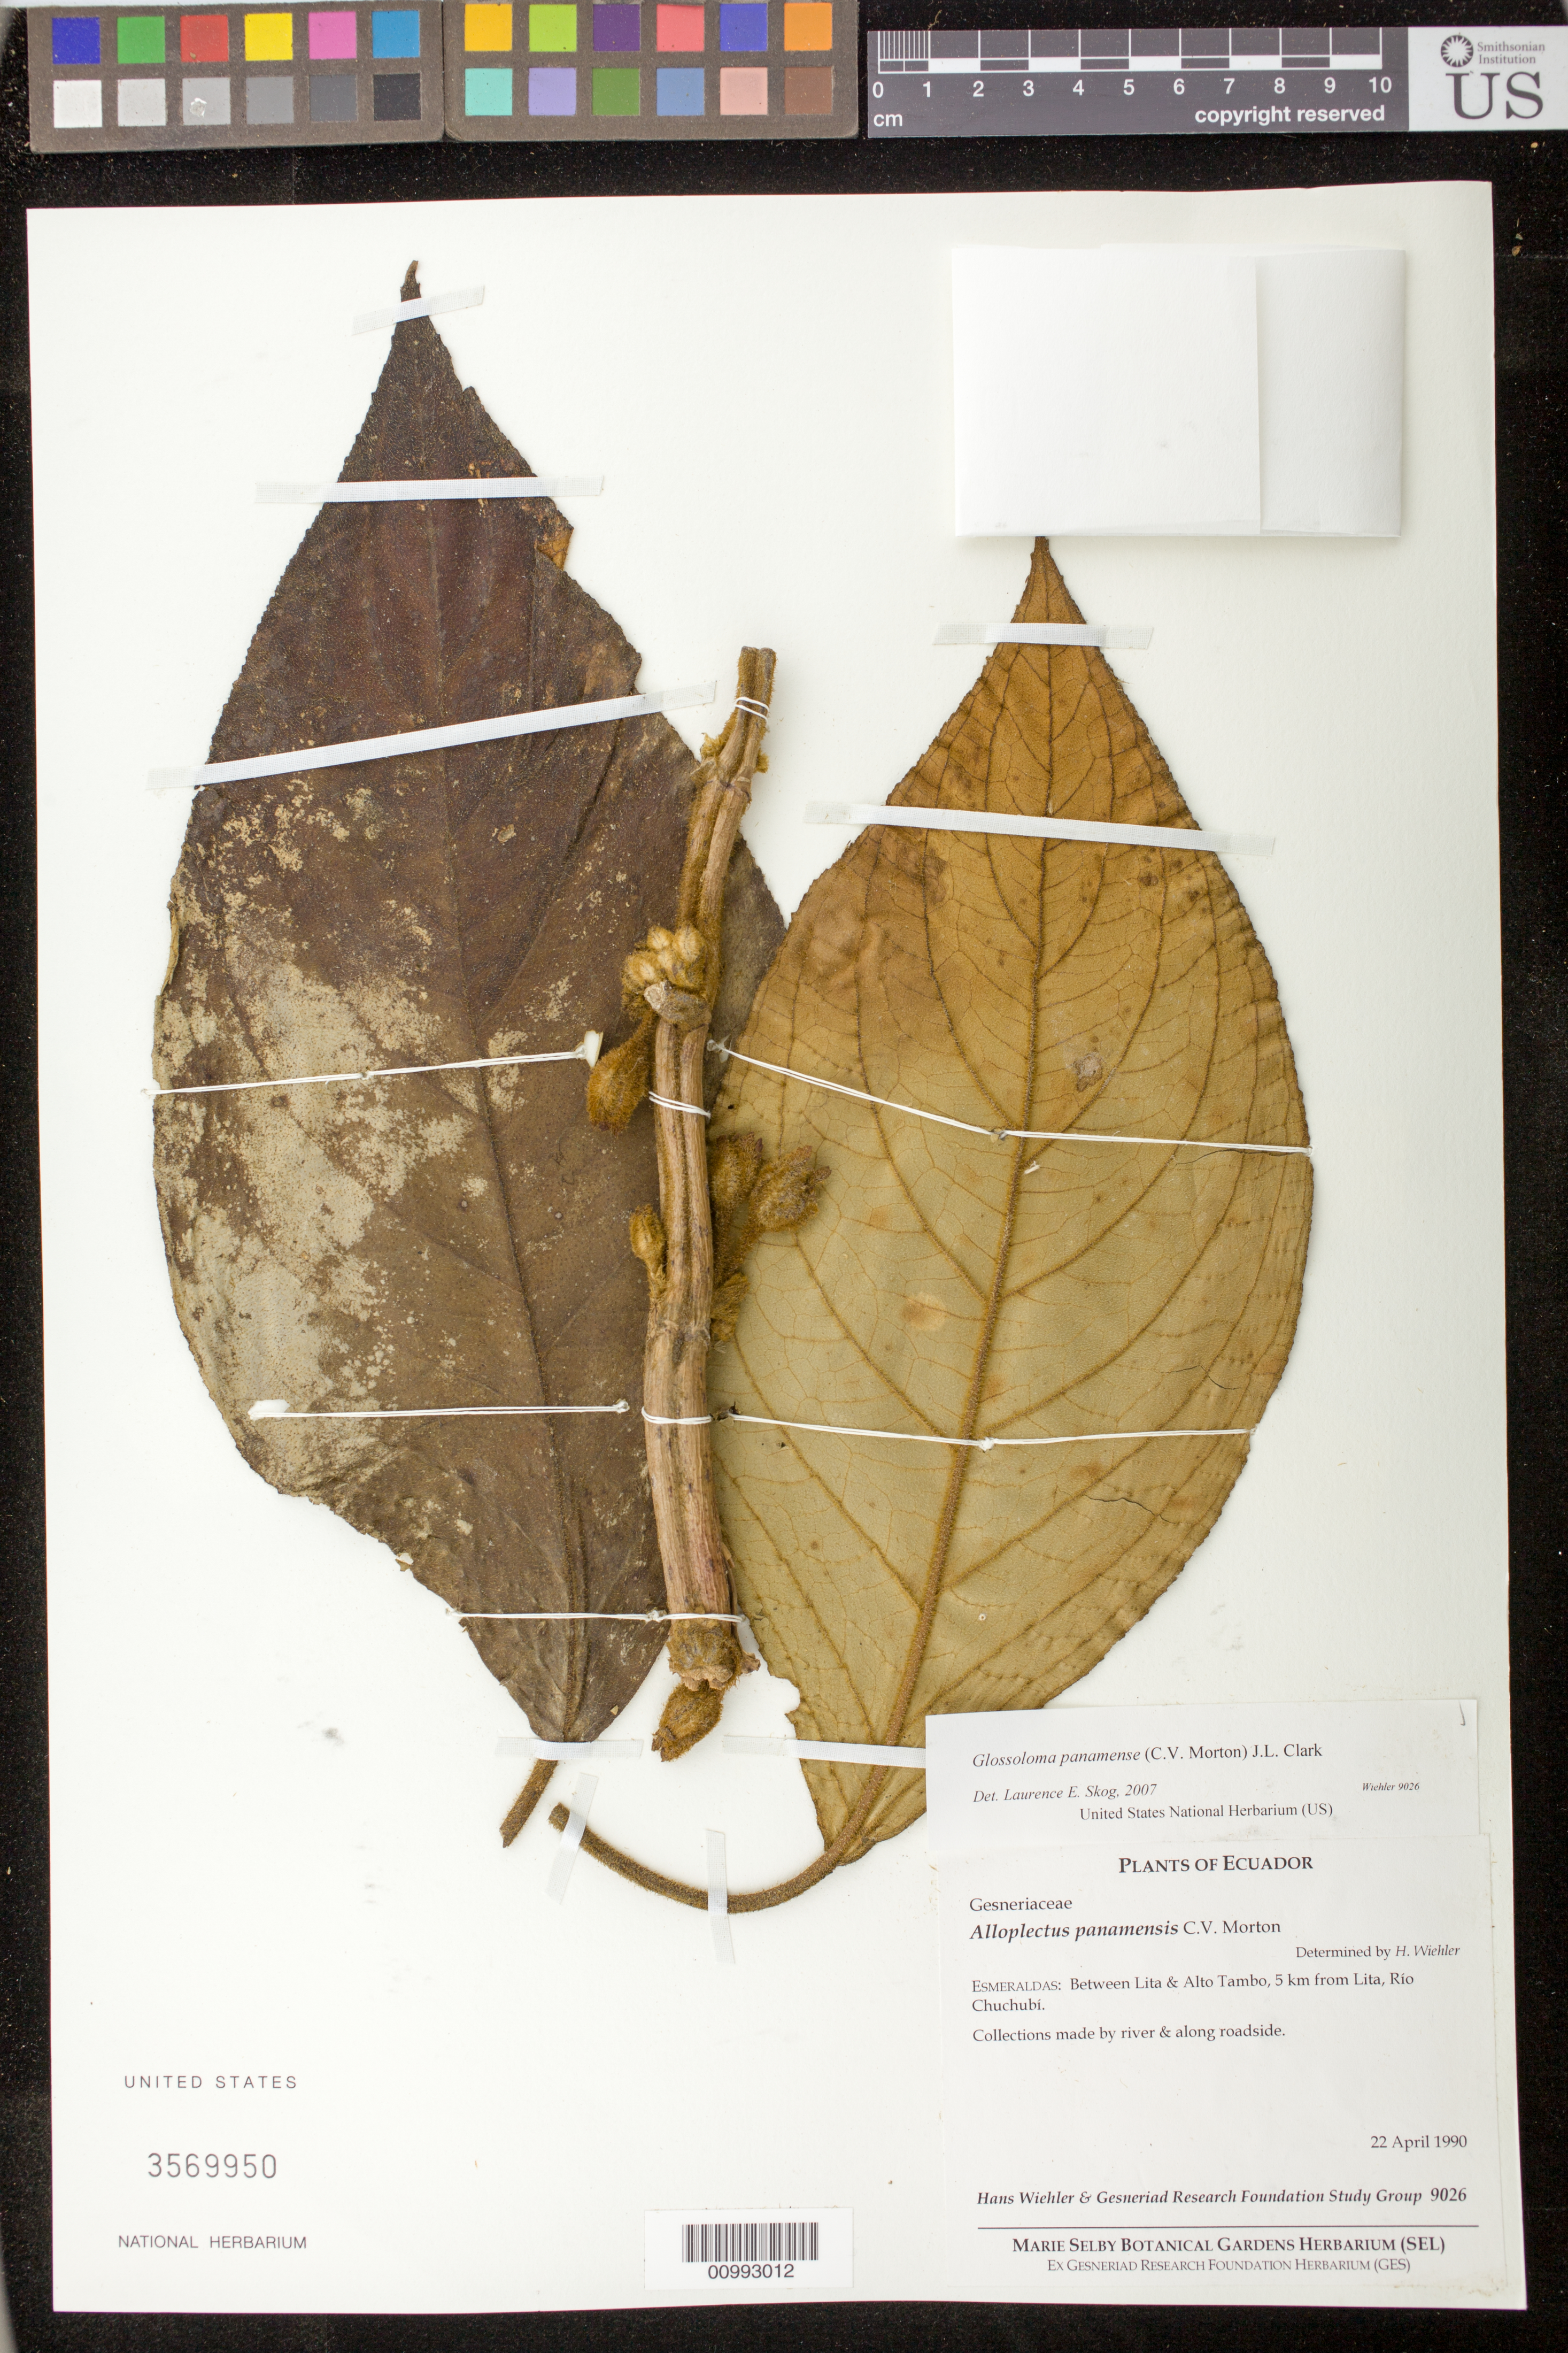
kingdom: Plantae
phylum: Tracheophyta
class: Magnoliopsida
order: Lamiales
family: Gesneriaceae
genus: Glossoloma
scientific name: Glossoloma panamense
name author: (C.V. Morton) J.L. Clark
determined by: Skog, Laurence E.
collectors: H. J. Wiehler & GRF Study Group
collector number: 9026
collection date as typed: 22 Apr 1990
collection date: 1990-04-22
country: Ecuador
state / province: Esmeraldas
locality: Between Lita & Alto Tambo, 5 km from Lita, Río Chuchubí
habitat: Collections made by river & along roadside.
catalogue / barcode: US 3569950